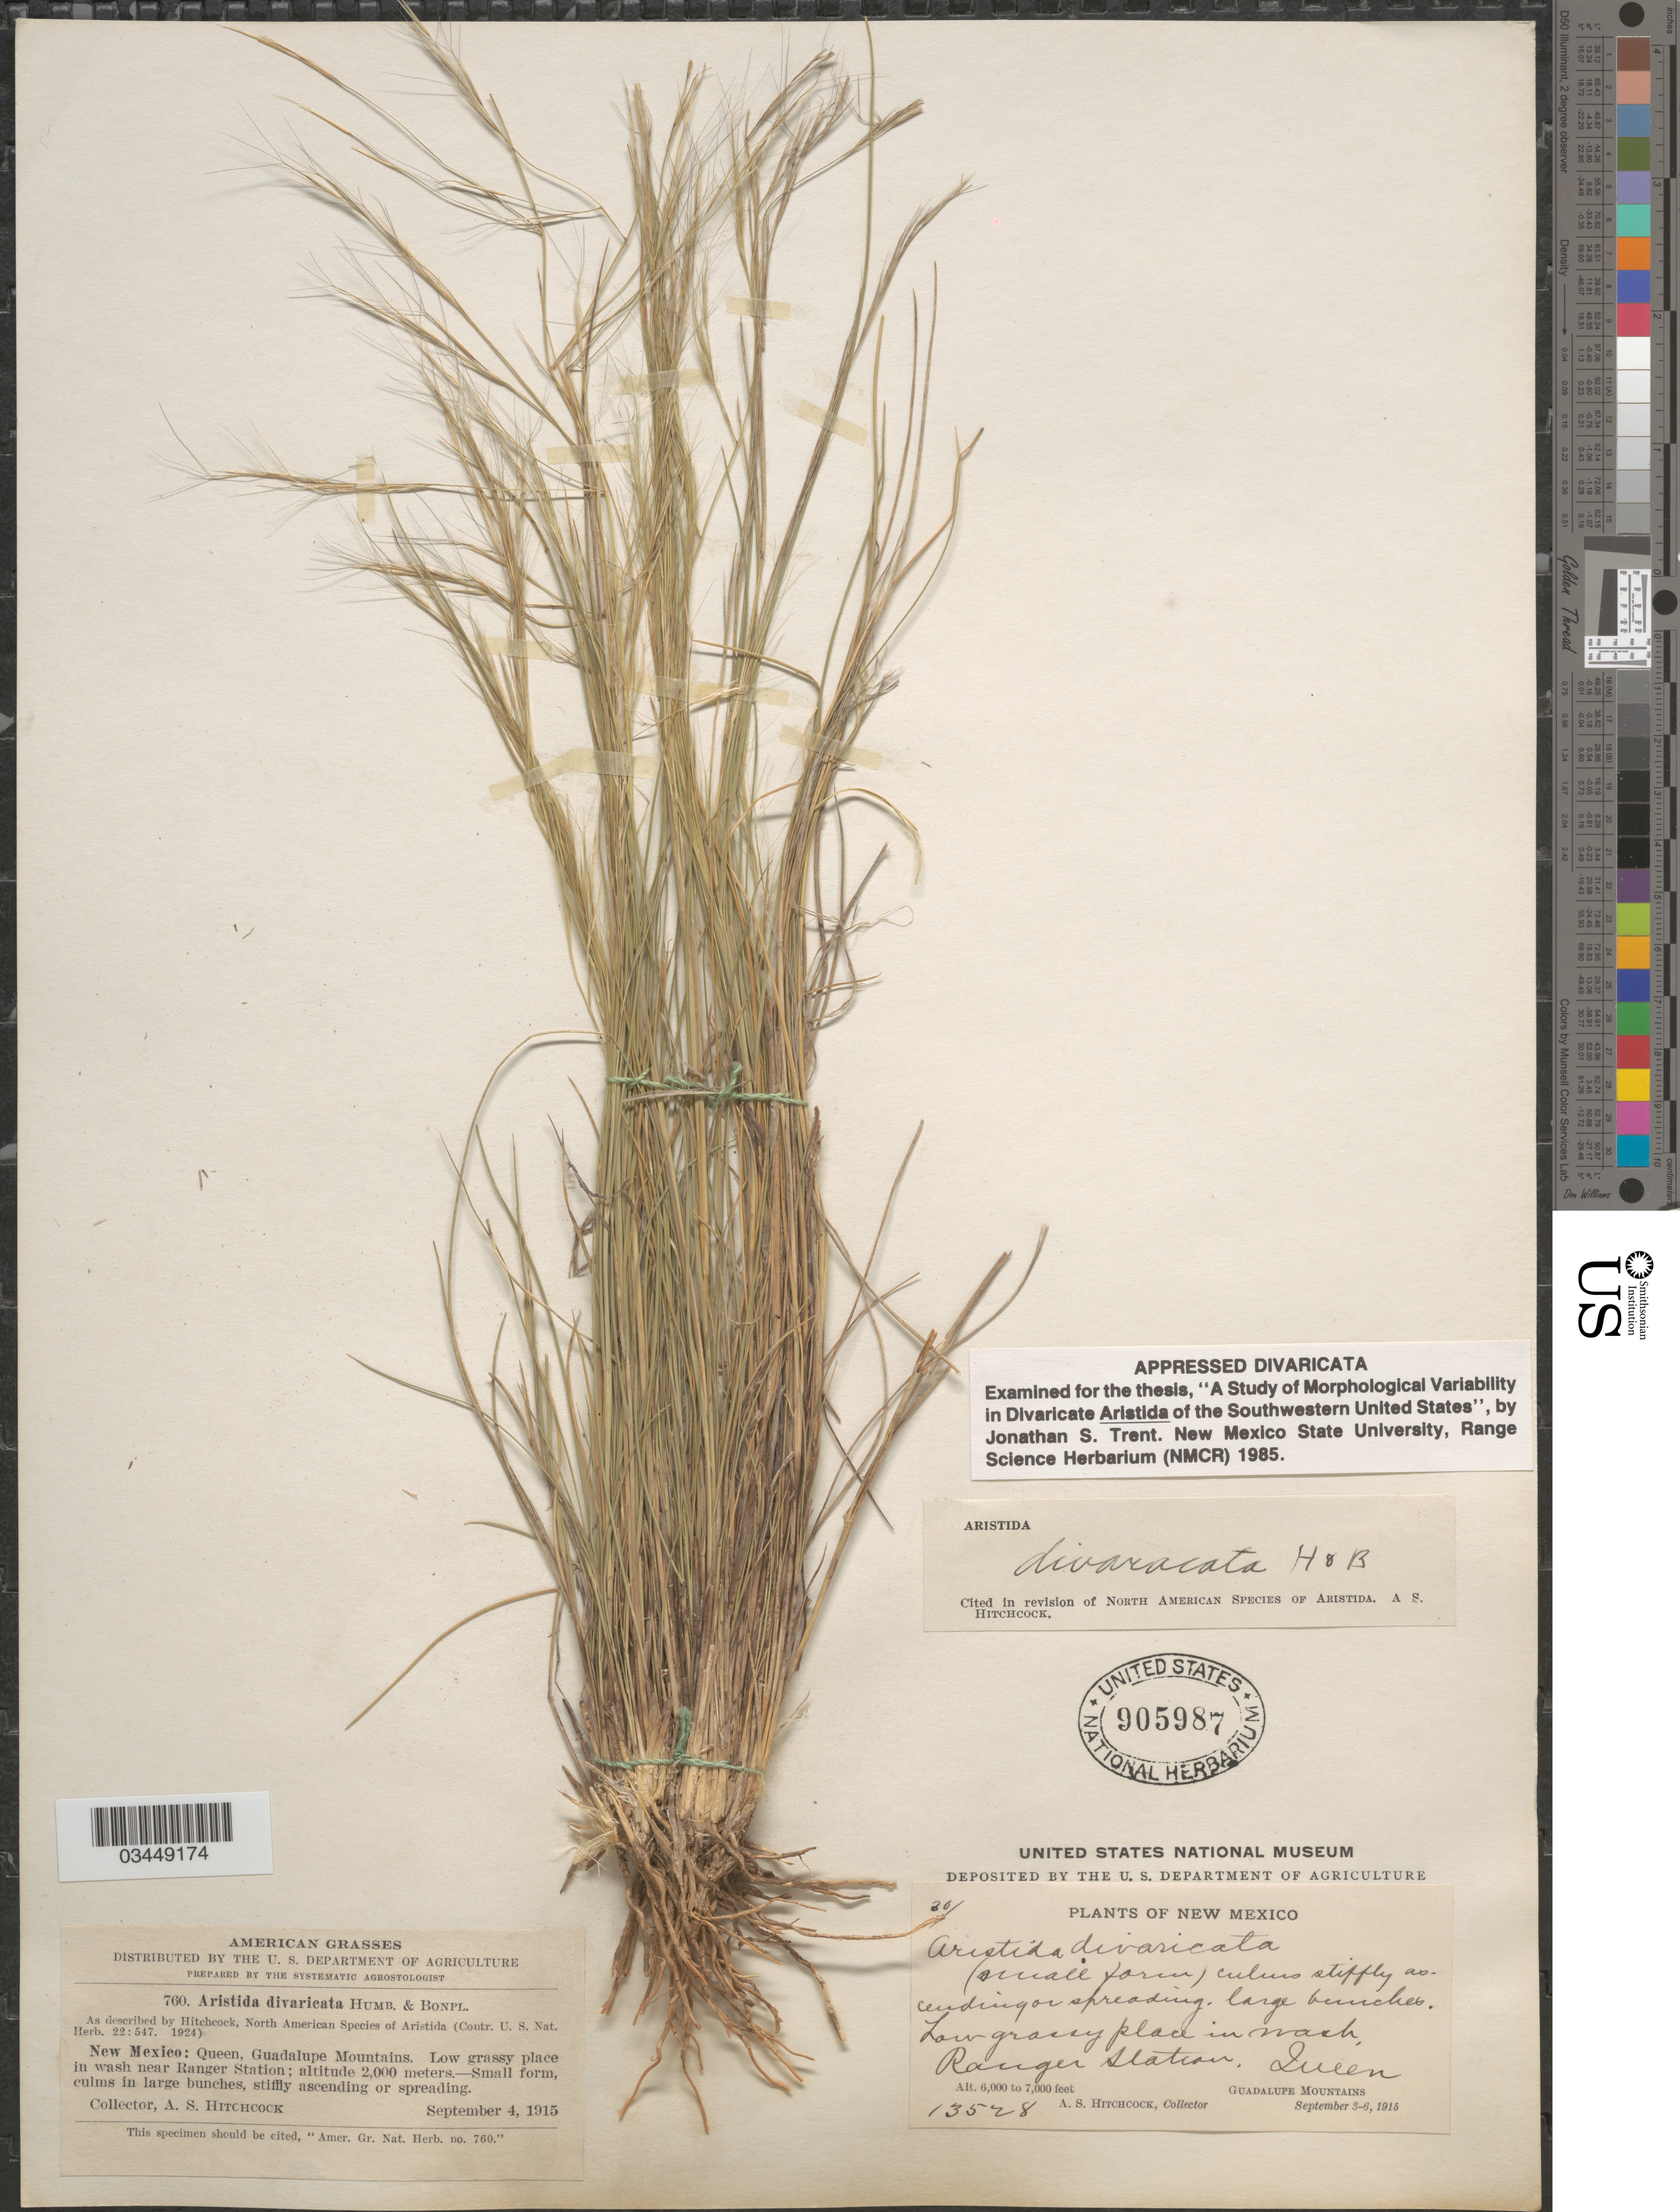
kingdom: Plantae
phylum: Tracheophyta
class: Liliopsida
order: Poales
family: Poaceae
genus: Aristida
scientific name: Aristida divaricata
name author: Humb. & Bonpl. ex Willd.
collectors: A. S. Hitchcock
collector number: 13528/760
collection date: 1915-09-04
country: United States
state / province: New Mexico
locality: Queen. Guadalupe Mountains. Low grassy place in wash near Ranger Station.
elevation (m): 2000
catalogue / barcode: US 905987